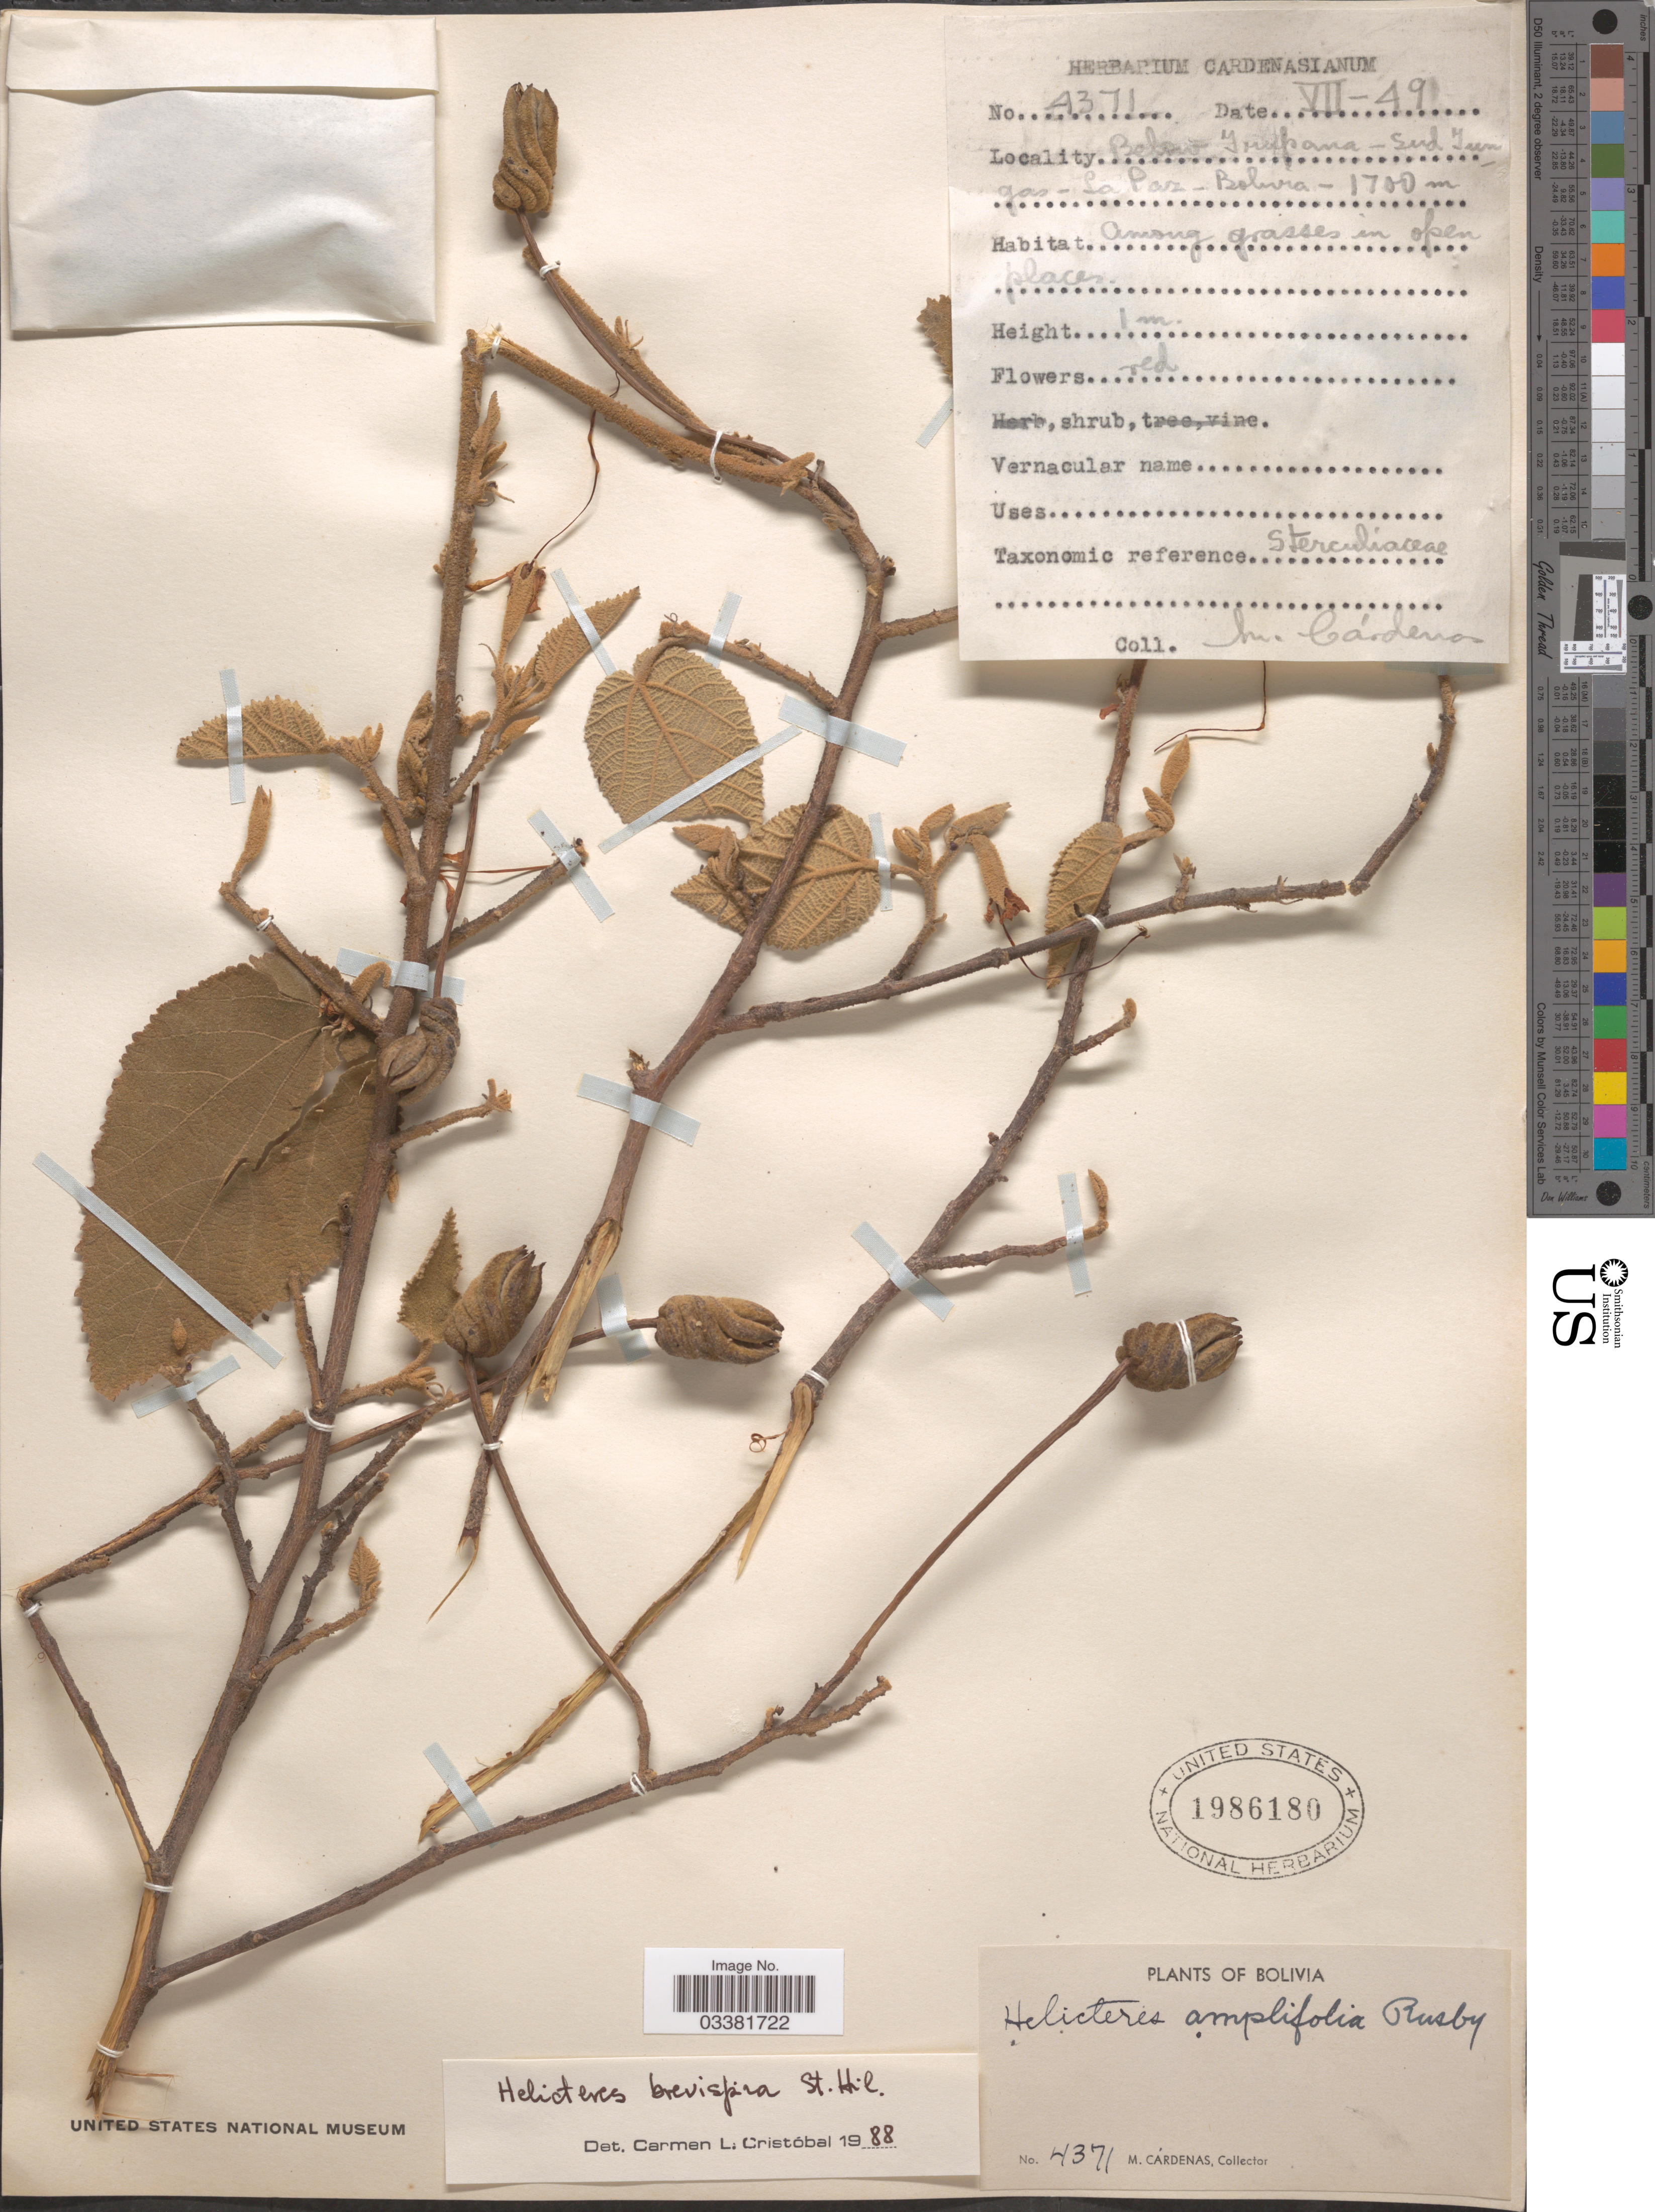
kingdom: Plantae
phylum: Tracheophyta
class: Magnoliopsida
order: Malvales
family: Malvaceae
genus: Helicteres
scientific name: Helicteres brevispira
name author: A. St.-Hil.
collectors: M. Cárdenas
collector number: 4371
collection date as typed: Transcribed d/m/y: /7/49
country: Bolivia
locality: Below Irupana - Sud Yungas - La Paz.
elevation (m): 1700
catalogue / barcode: US 1986180